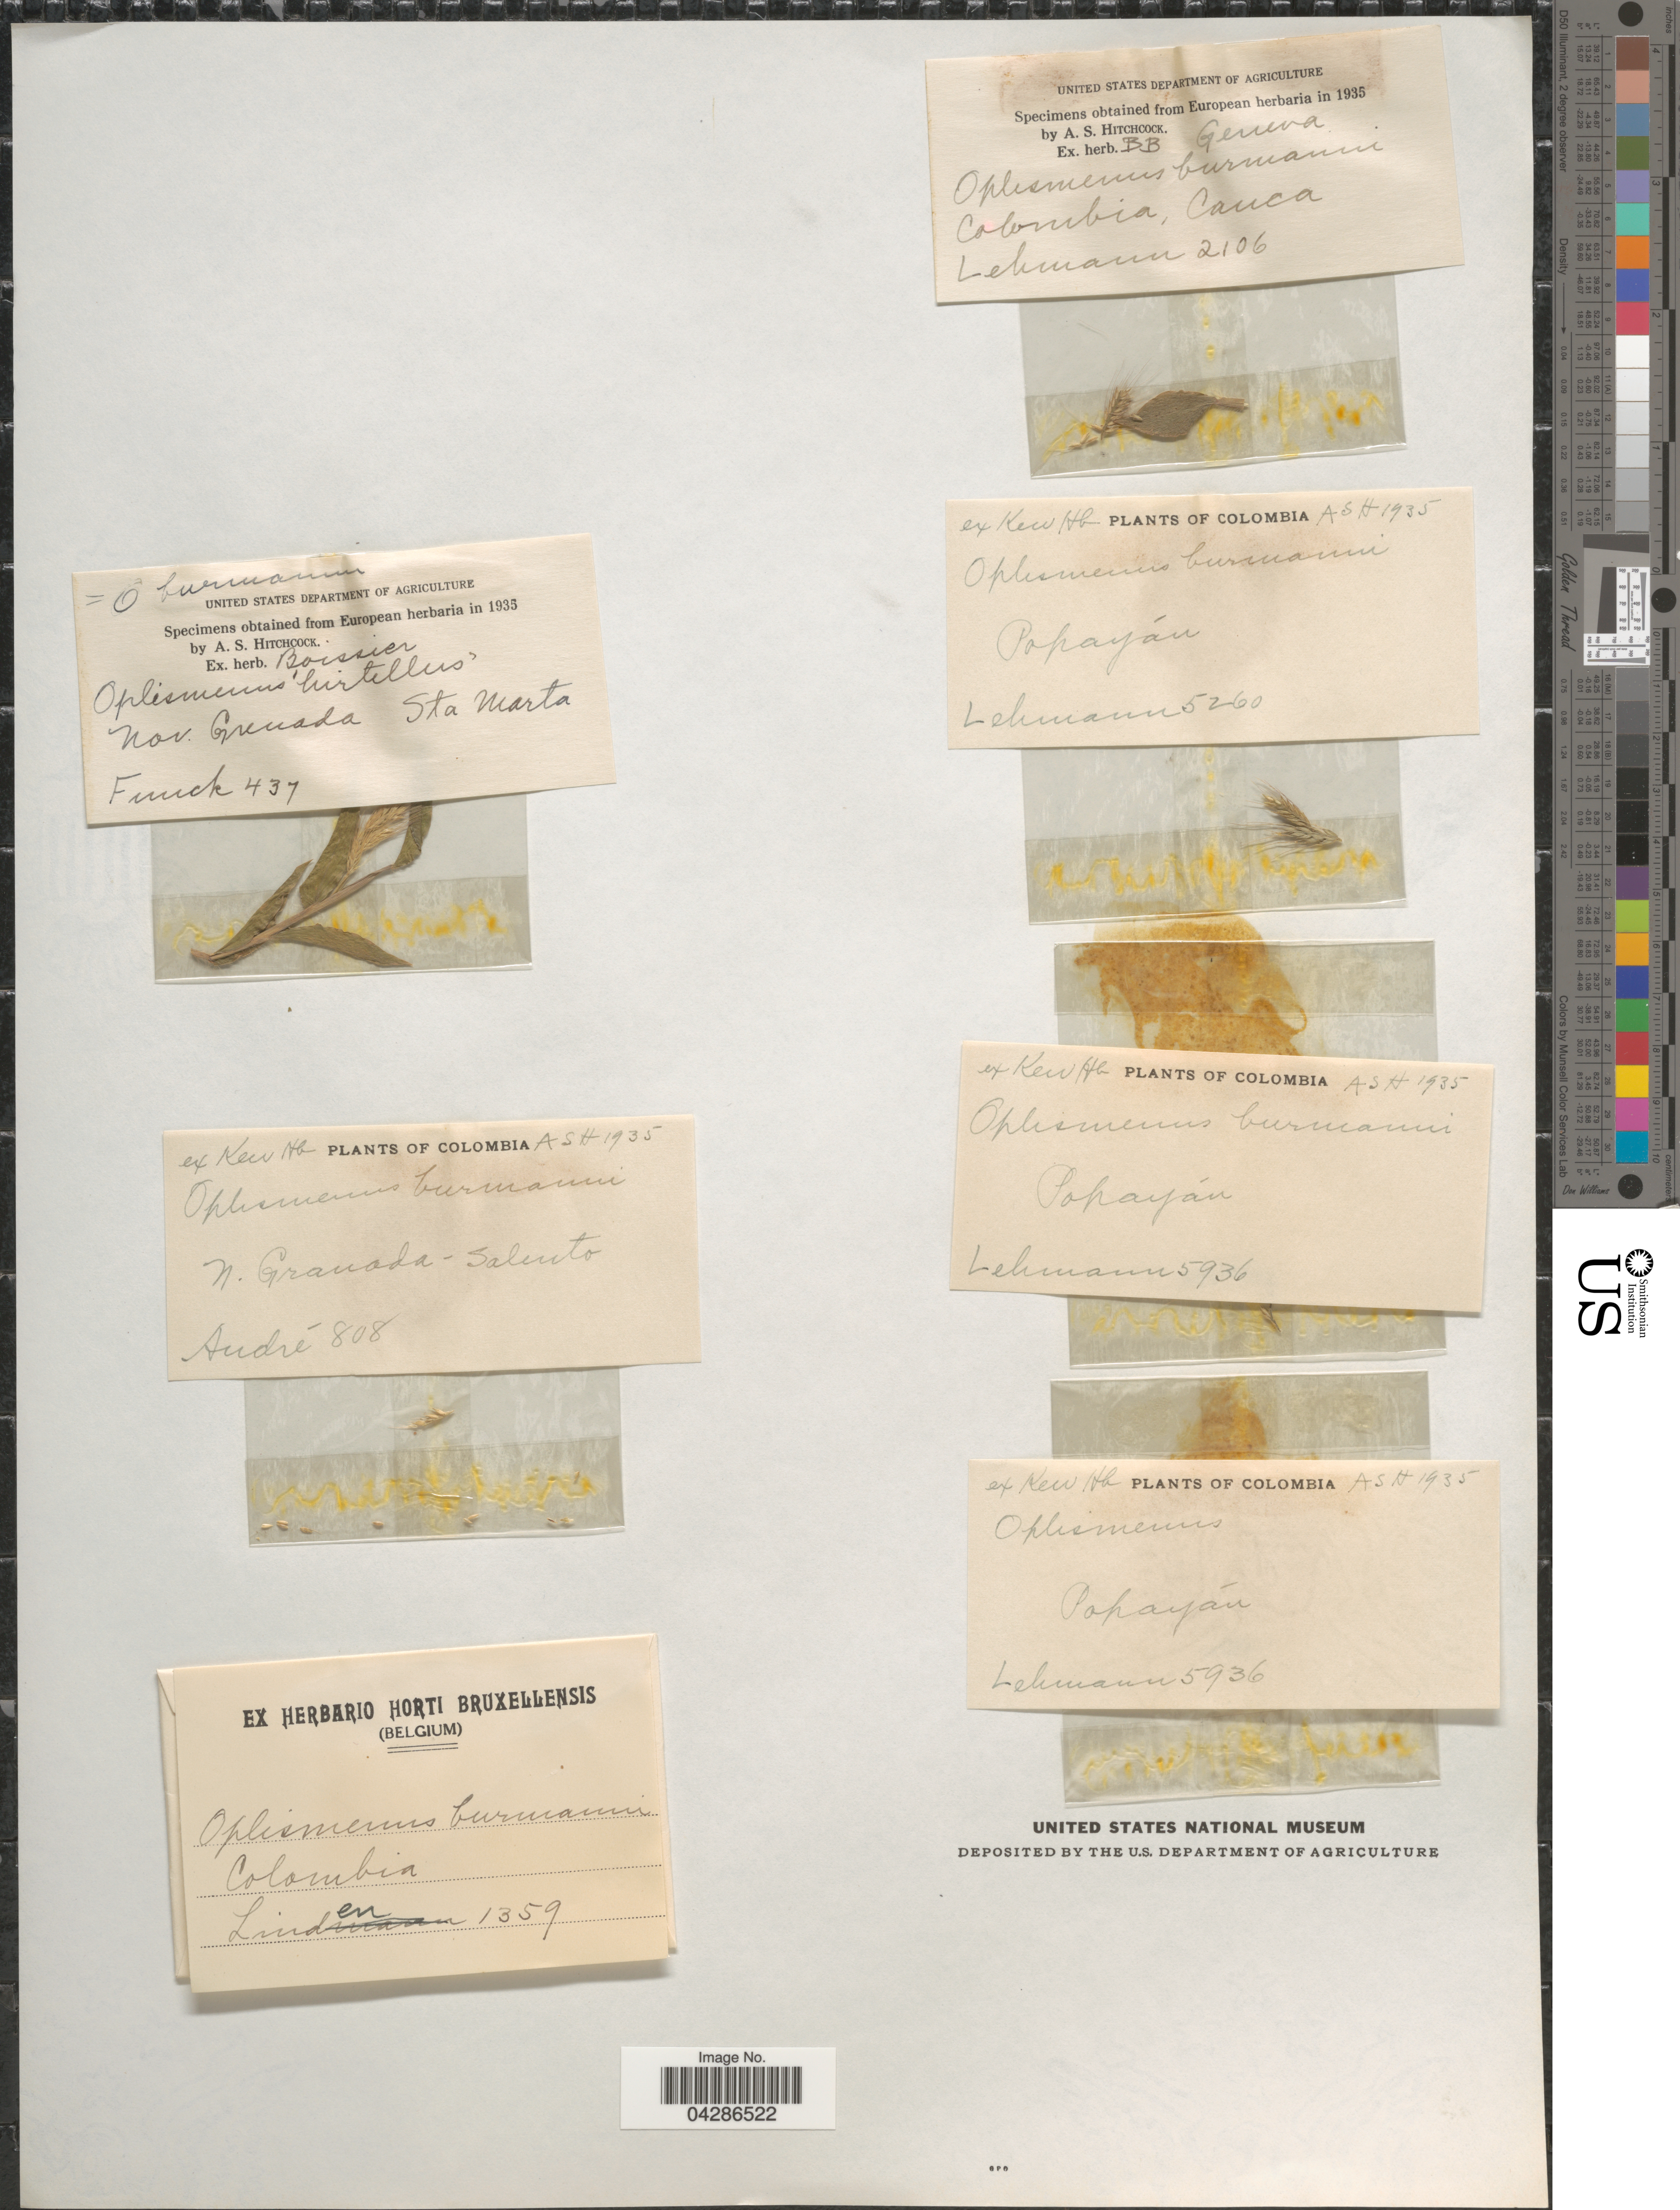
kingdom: Plantae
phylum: Tracheophyta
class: Liliopsida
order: Poales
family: Poaceae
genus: Oplismenus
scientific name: Oplismenus burmannii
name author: (Retz.) P. Beauv.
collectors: -. Lehmann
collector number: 2106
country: Colombia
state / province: Cauca